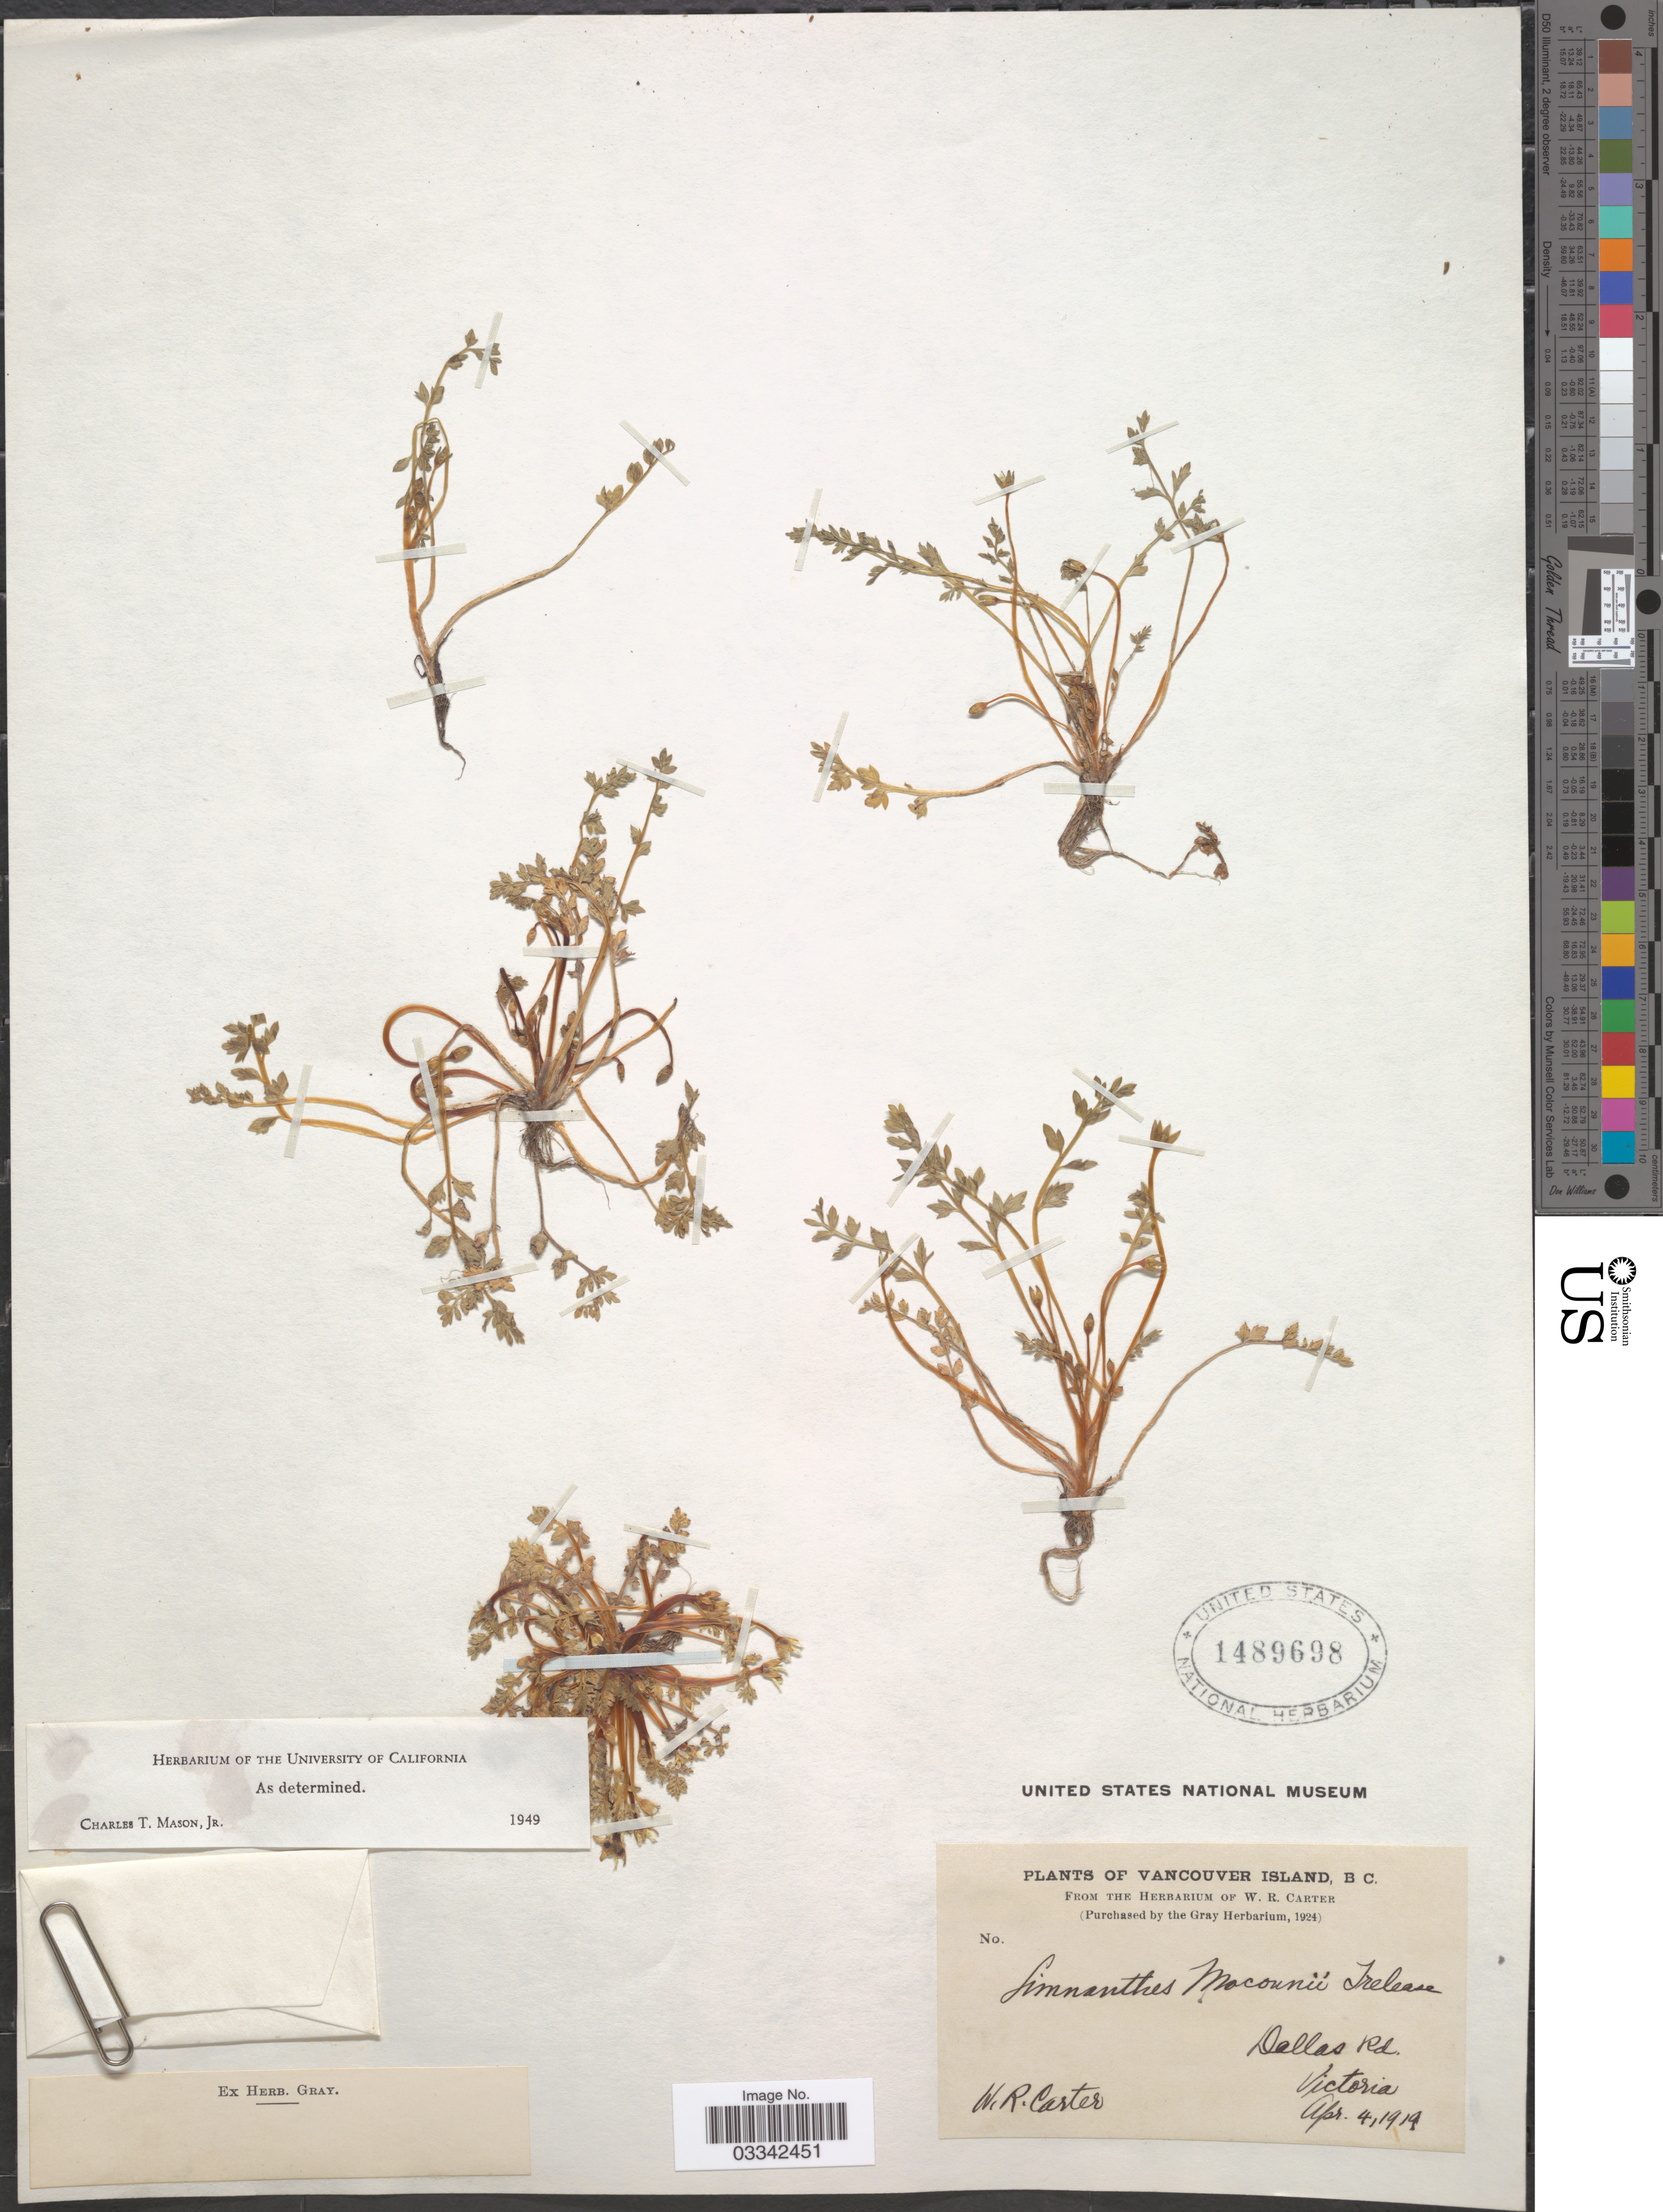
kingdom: Plantae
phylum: Tracheophyta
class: Magnoliopsida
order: Brassicales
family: Limnanthaceae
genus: Limnanthes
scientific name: Limnanthes macounii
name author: Trel.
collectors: W. R. Carter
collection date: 1919-04-04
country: Canada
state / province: British Columbia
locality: Vancouver Island, B. C. Dallas Rd. Victoria.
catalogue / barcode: US 1489698